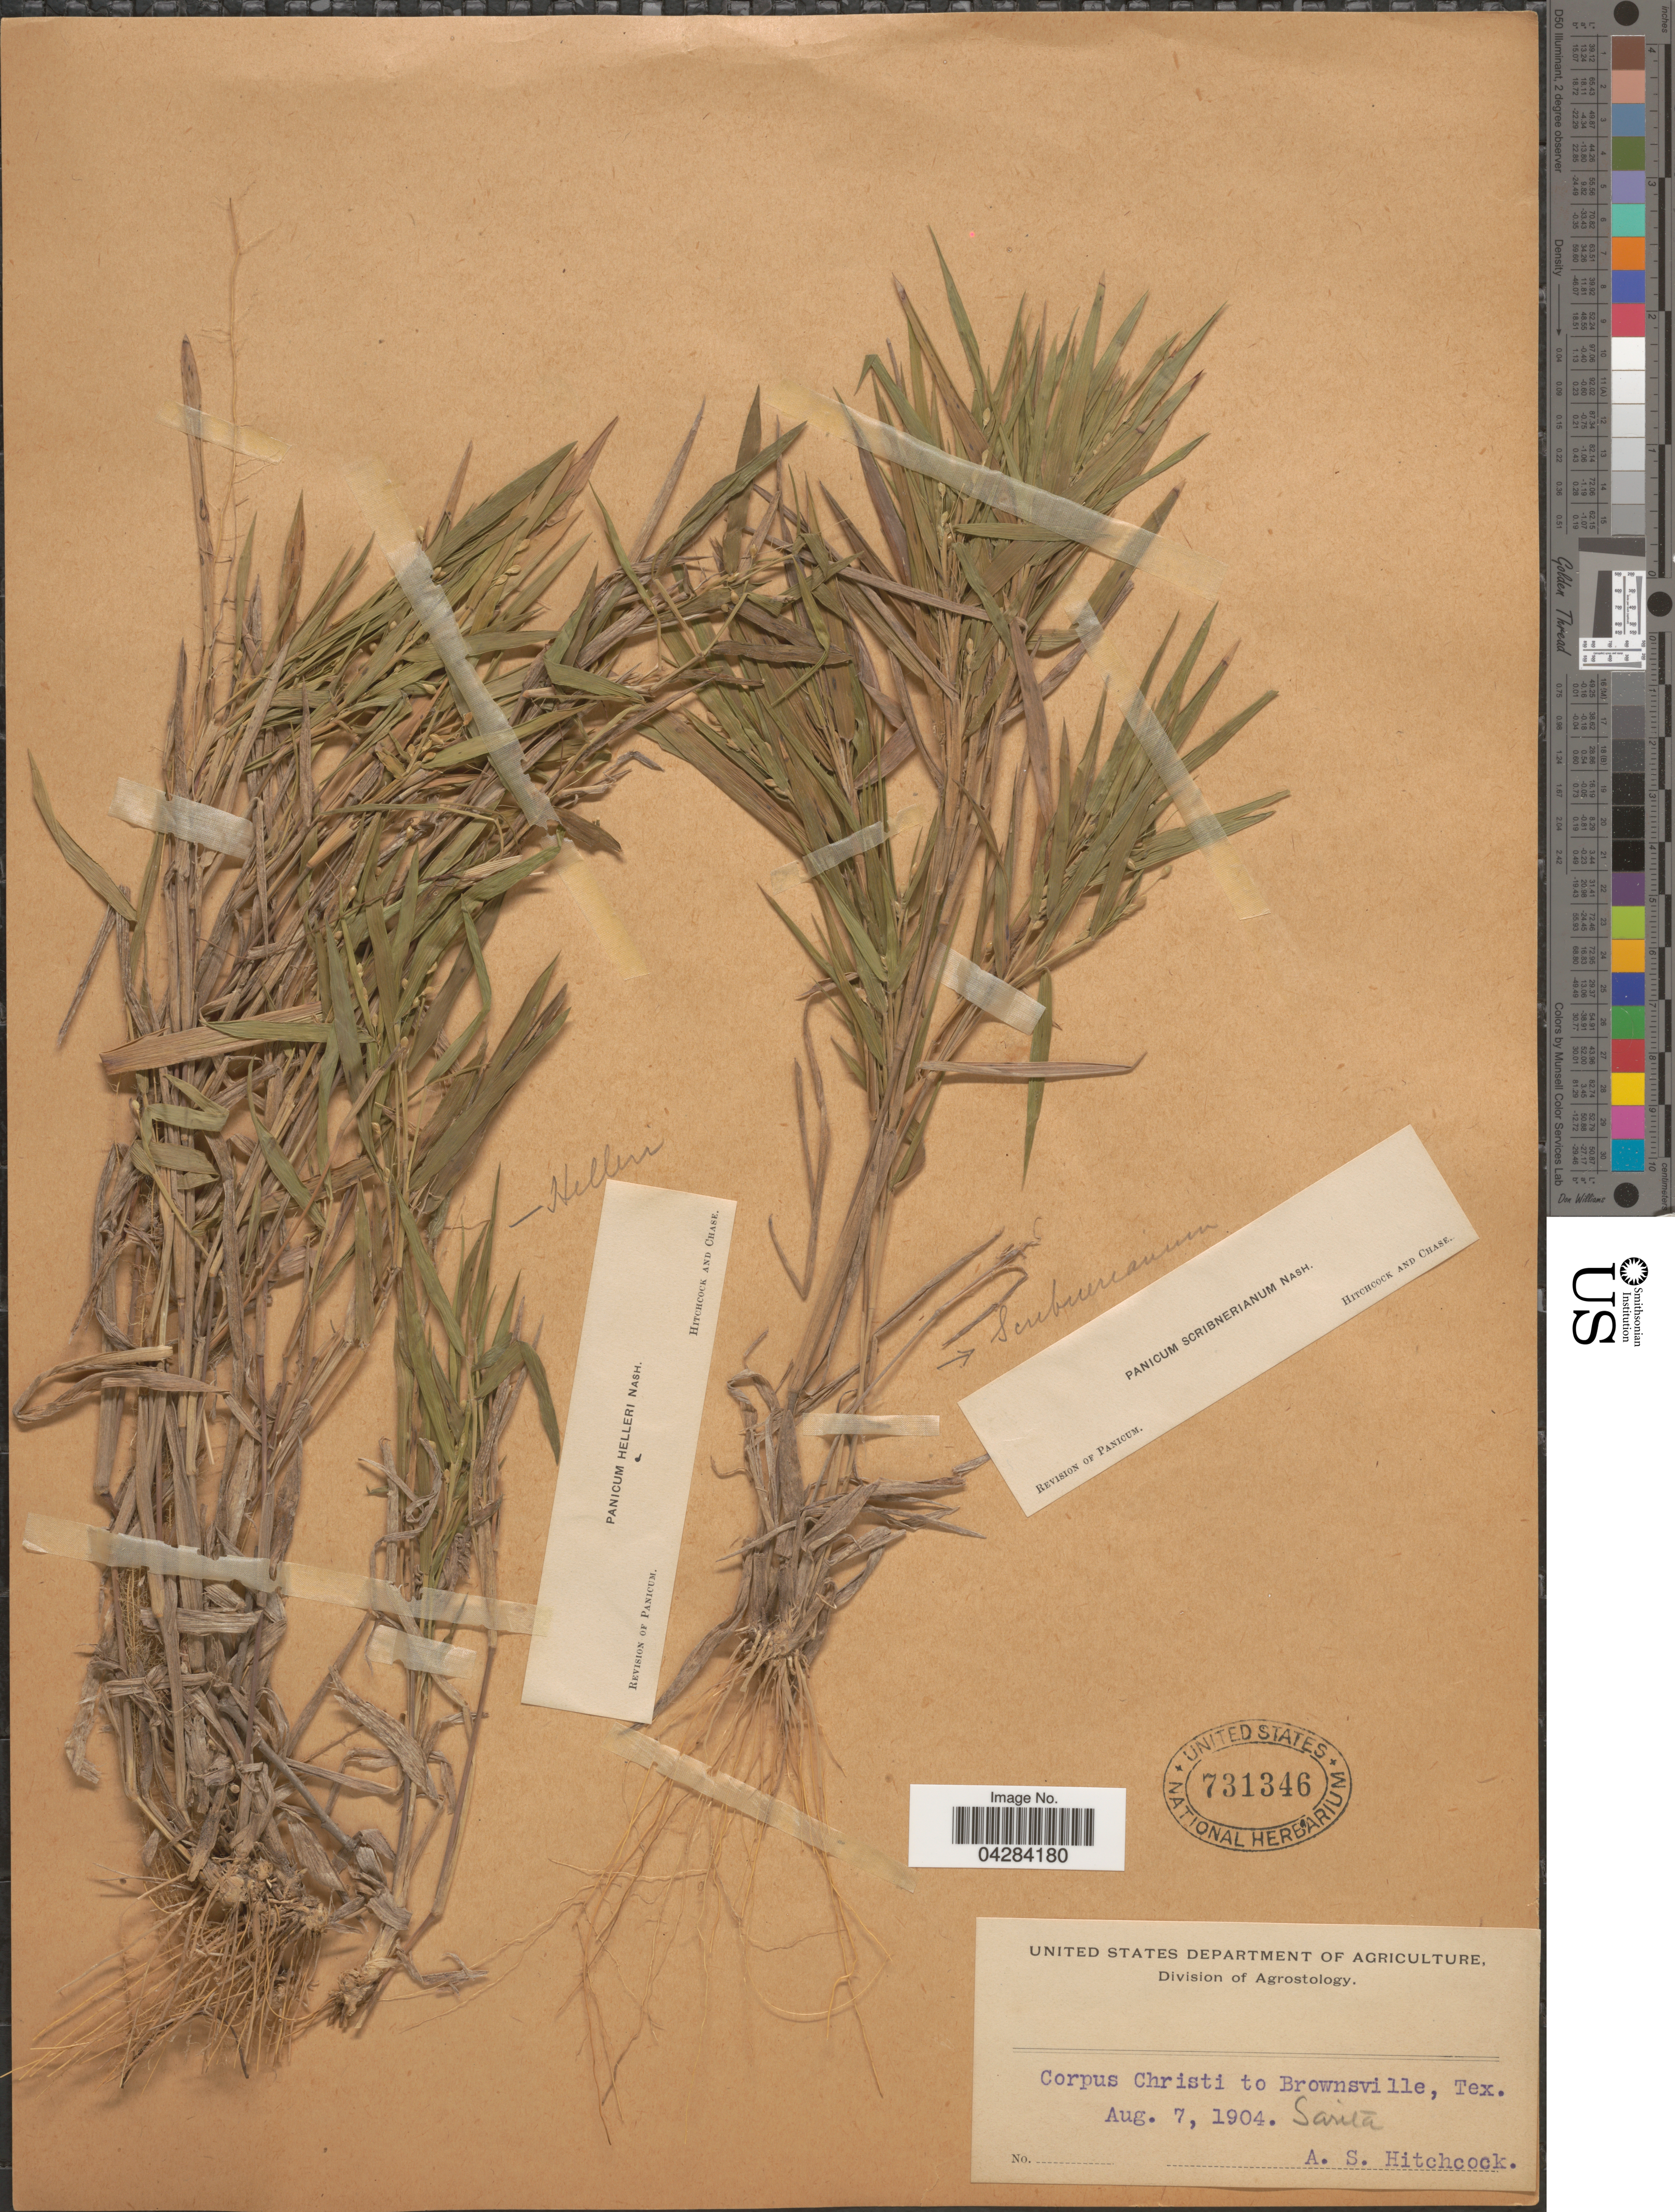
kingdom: Plantae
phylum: Tracheophyta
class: Liliopsida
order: Poales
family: Poaceae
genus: Dichanthelium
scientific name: Dichanthelium oligosanthes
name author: (Schult.) Gould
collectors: A. S. Hitchcock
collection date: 1904-08-07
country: United States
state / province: Texas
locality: Corpus Christi to Brownsville. Sarita.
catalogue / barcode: US 731346